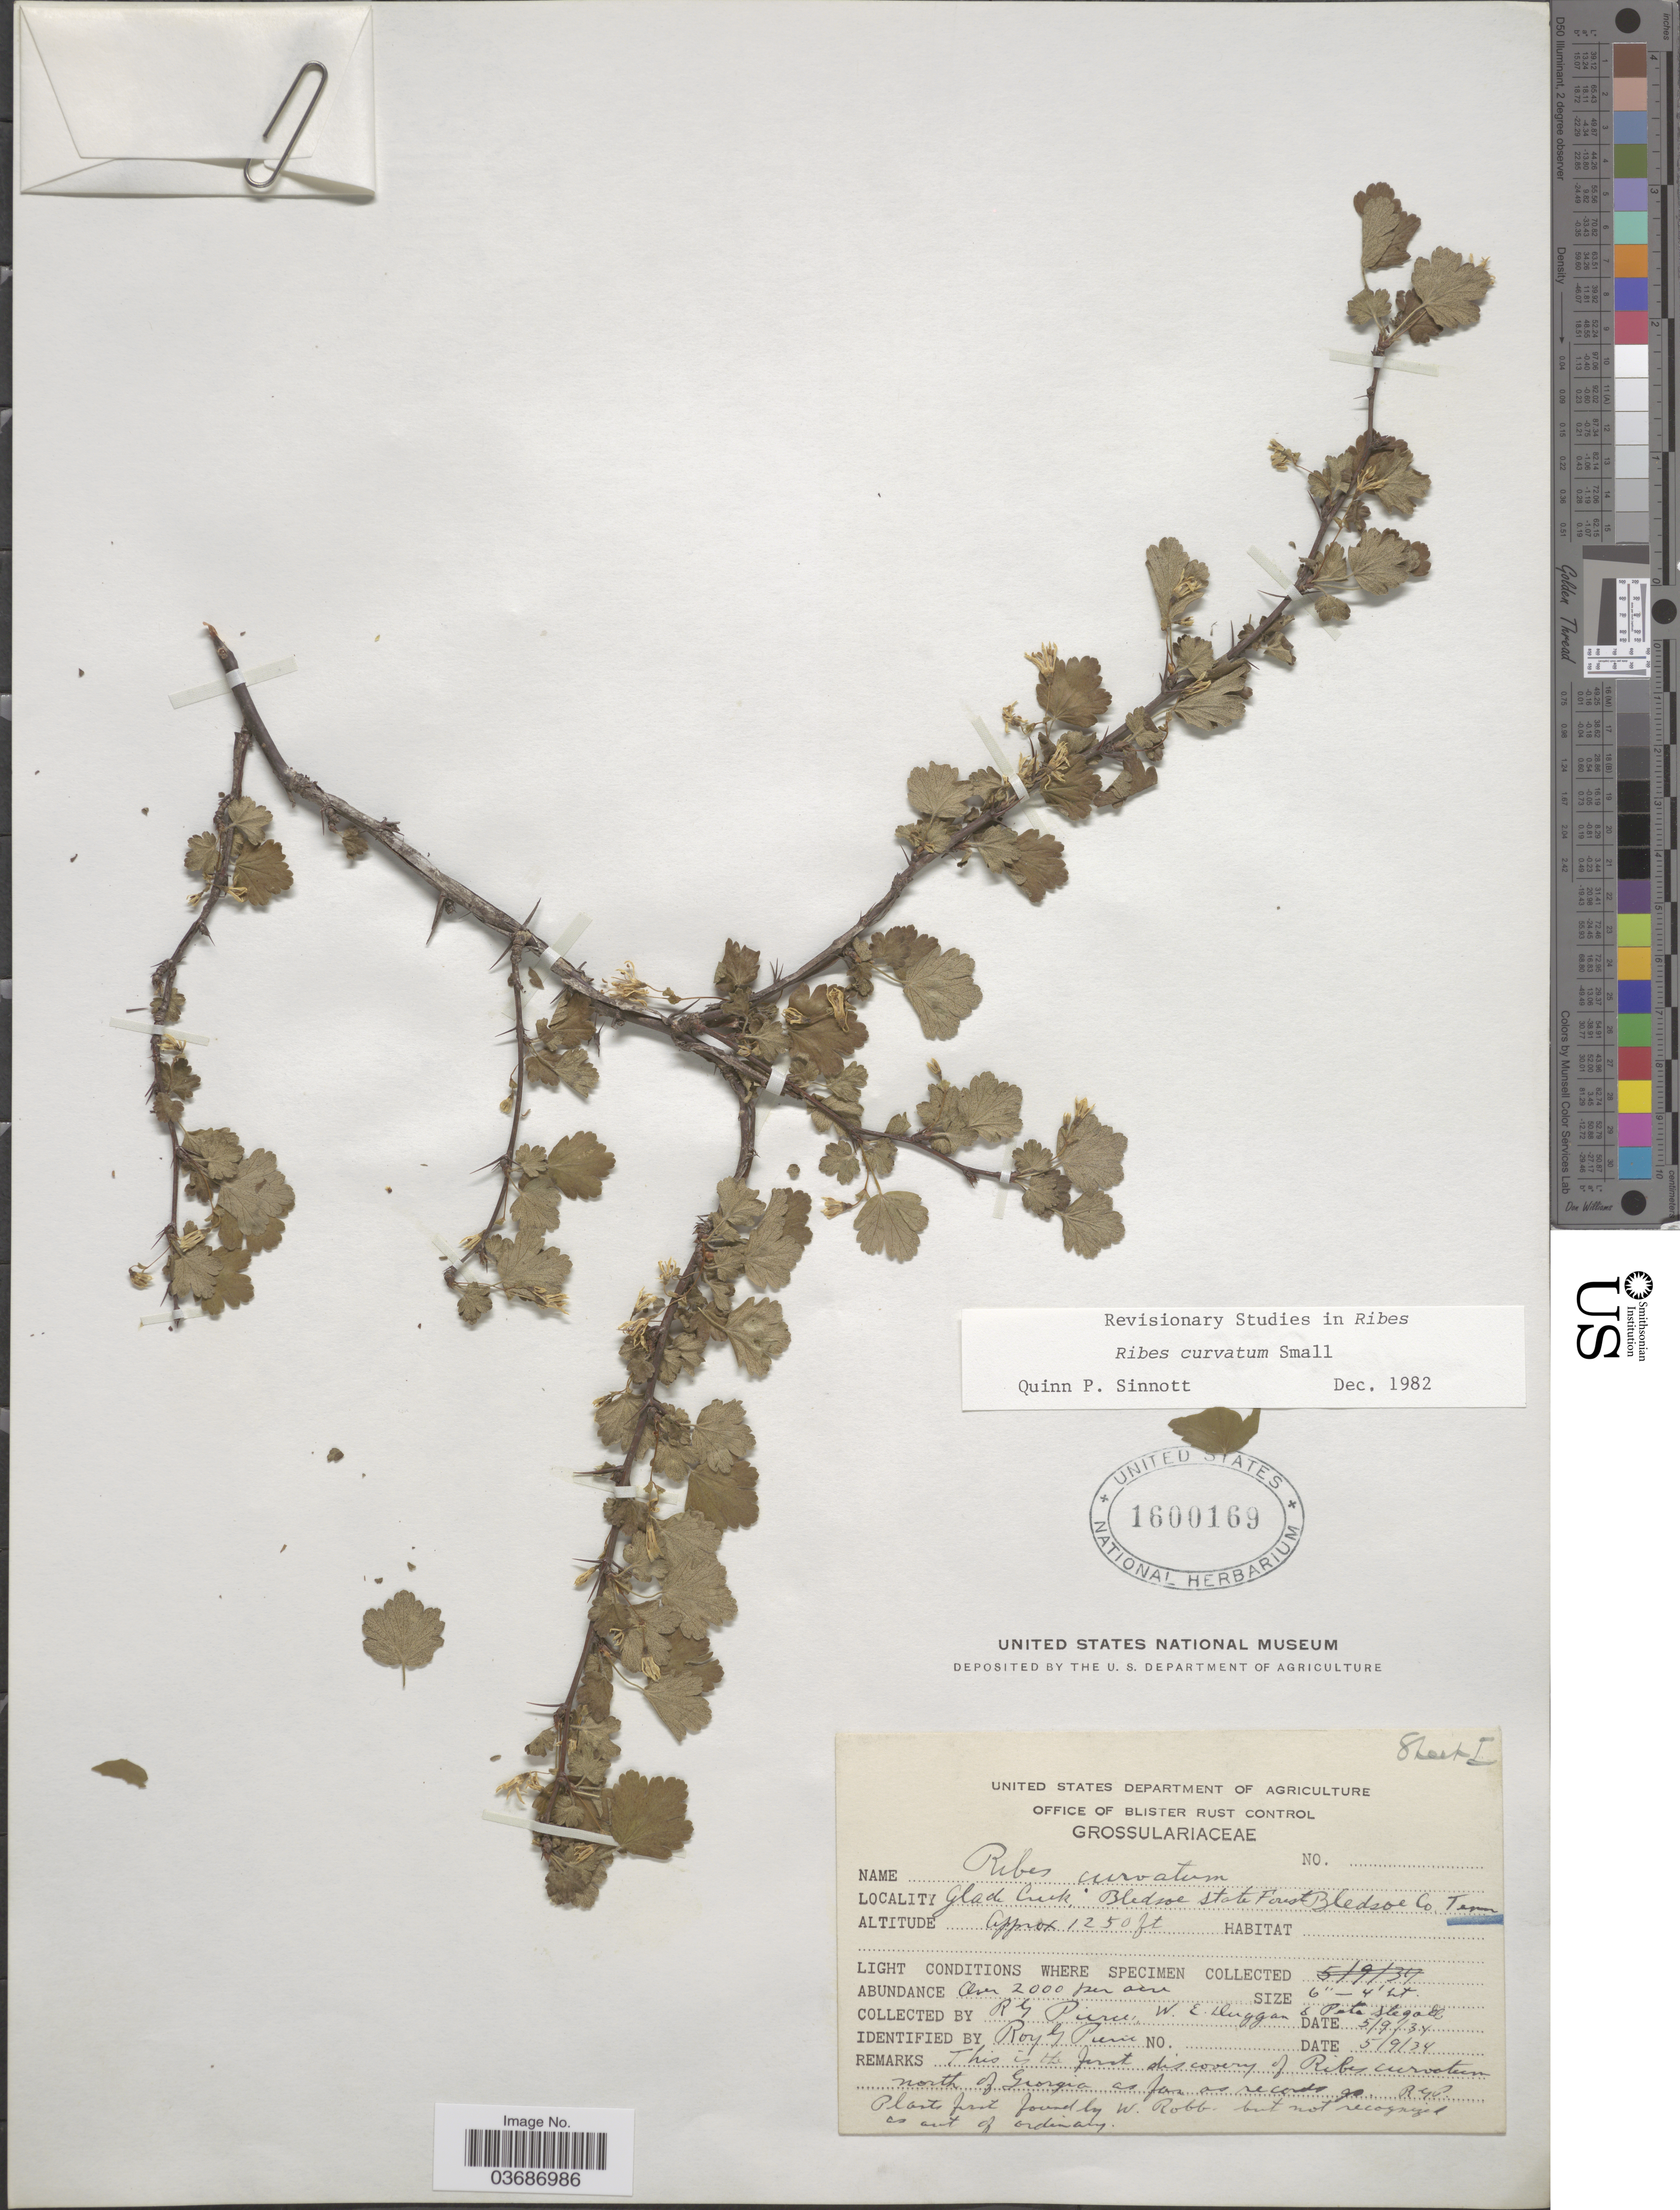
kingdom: Plantae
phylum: Tracheophyta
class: Magnoliopsida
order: Saxifragales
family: Grossulariaceae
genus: Ribes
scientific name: Ribes curvatum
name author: Small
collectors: R. Pierce, W. Duggan & P. Stegall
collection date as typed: Transcribed d/m/y: 9/5/34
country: United States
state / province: Tennessee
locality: Glade Creek, Bledsoe State Forest. Bledsoe Co.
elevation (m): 381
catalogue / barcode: US 1600169